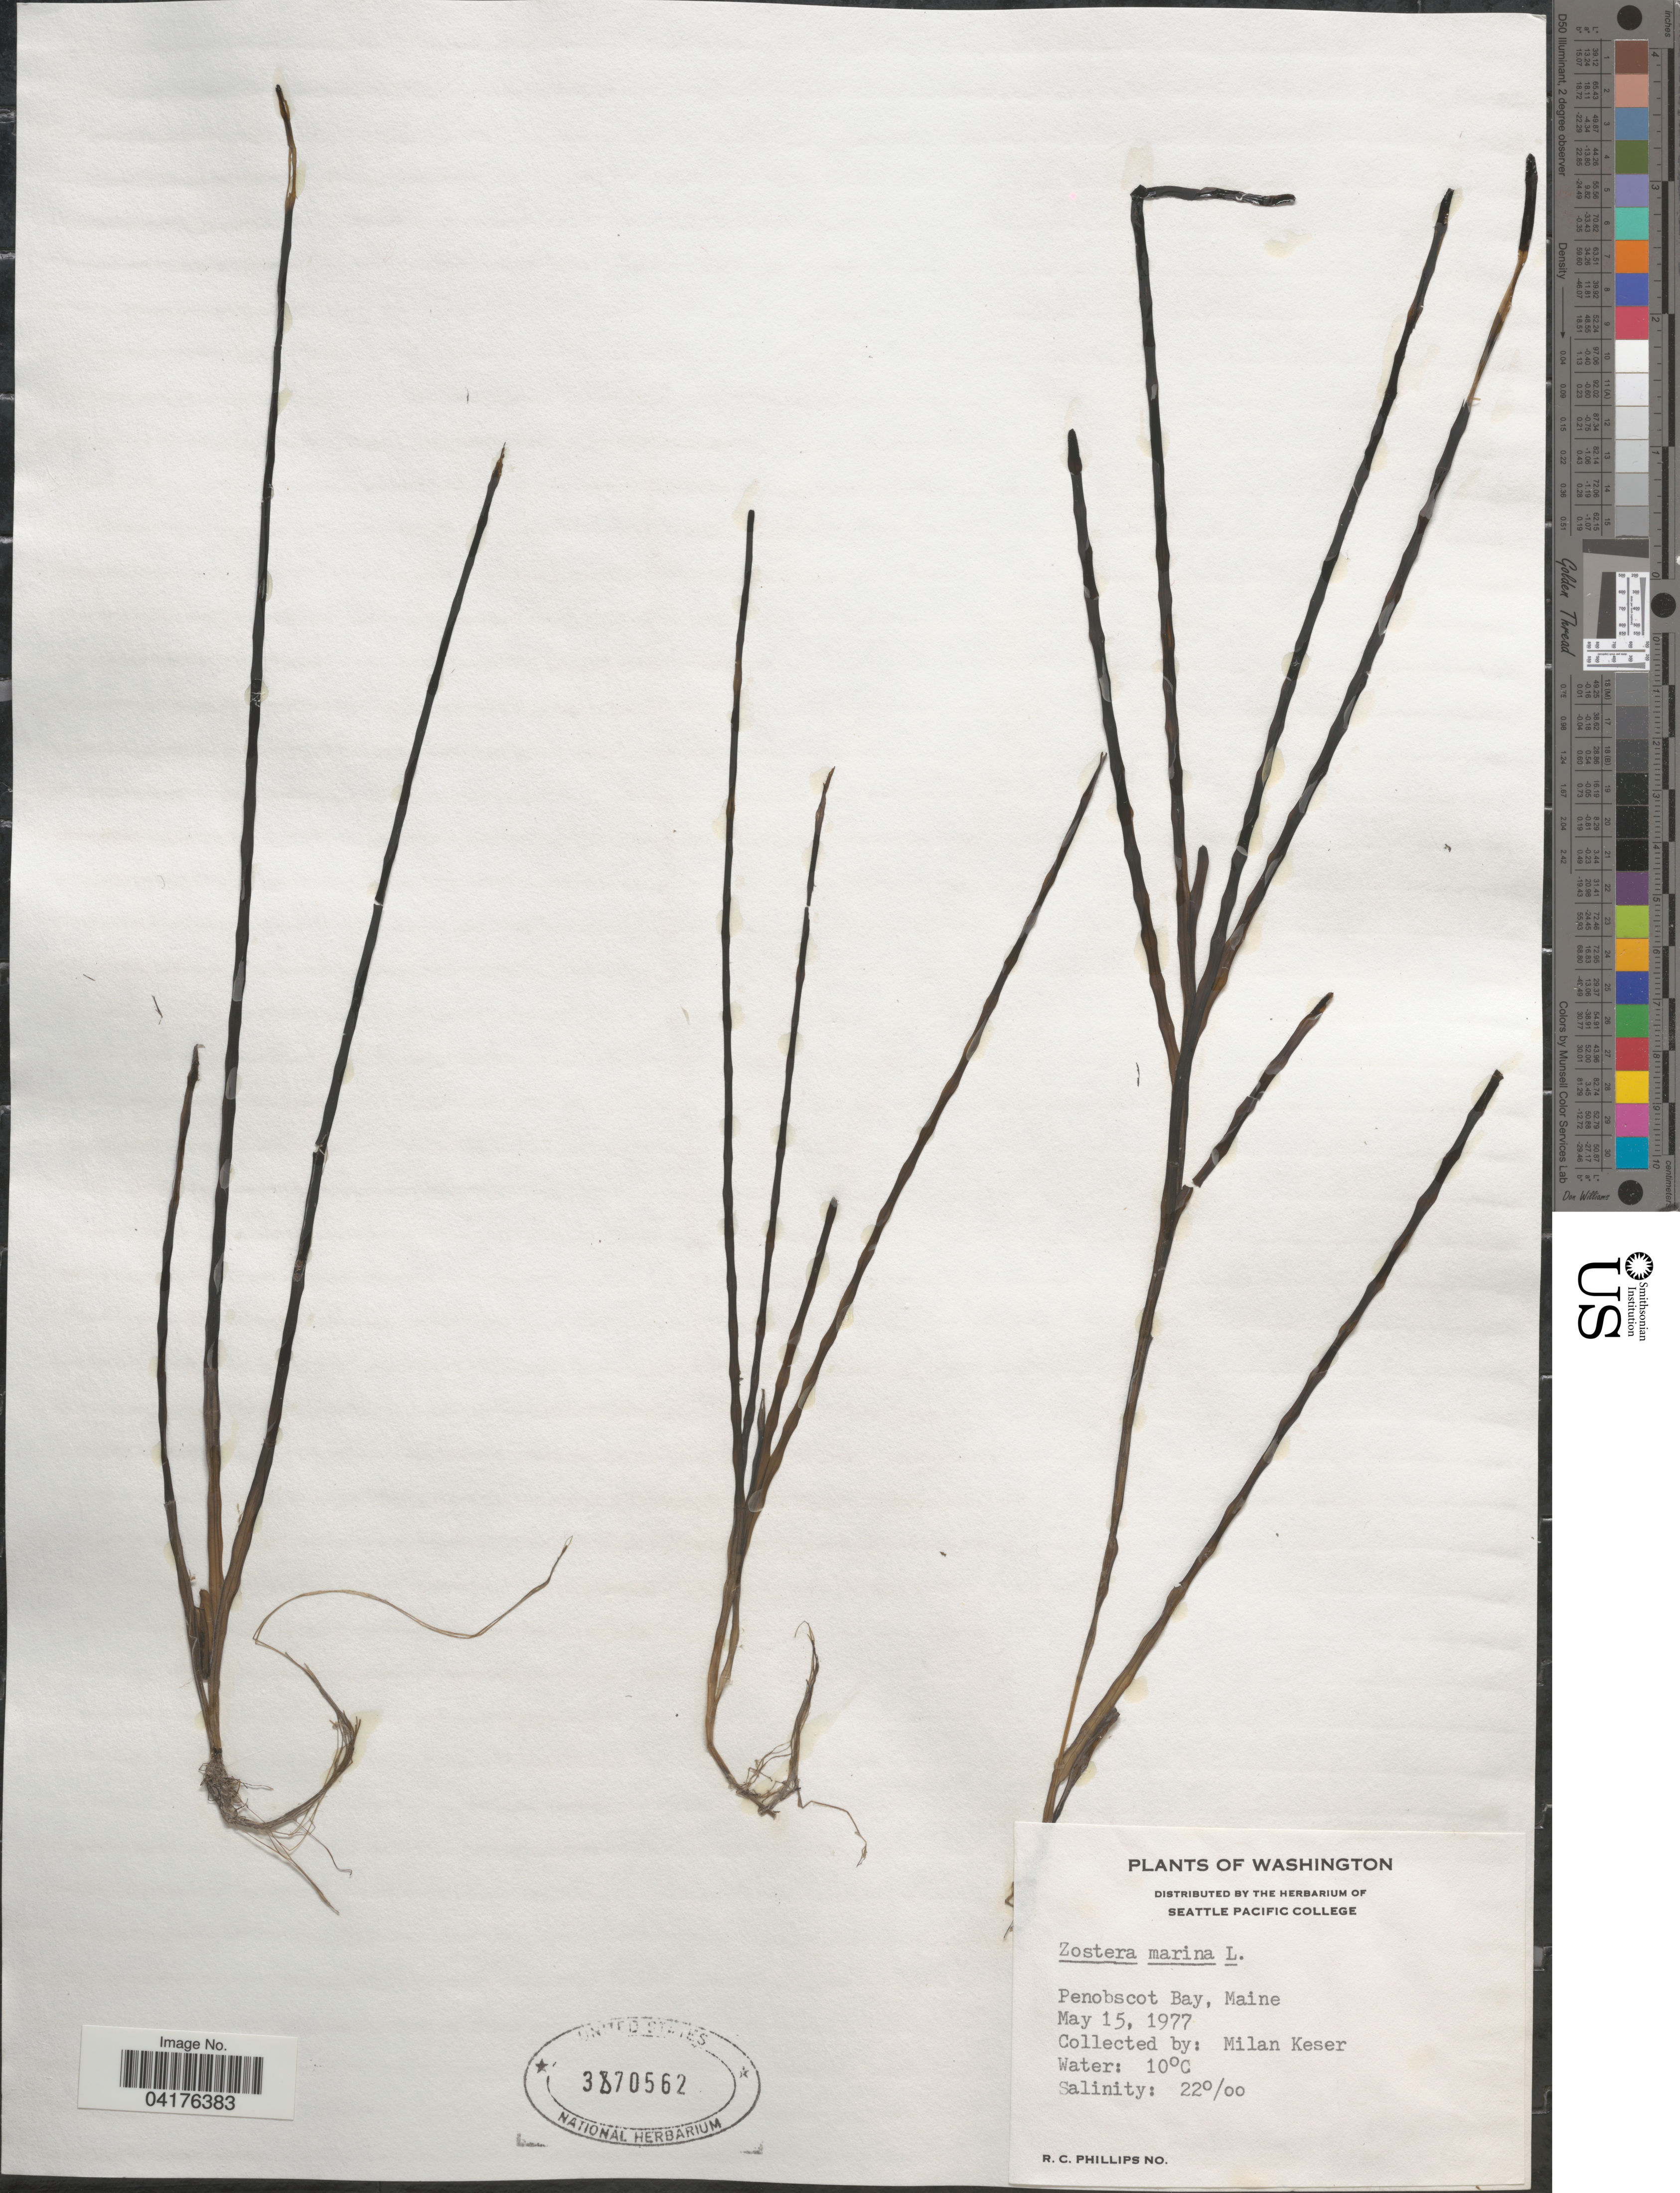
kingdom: Plantae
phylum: Tracheophyta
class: Liliopsida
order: Alismatales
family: Zosteraceae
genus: Zostera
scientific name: Zostera marina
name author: L.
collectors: M. Keser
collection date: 1977-05-15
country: United States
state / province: Maine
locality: Penobscot Bay.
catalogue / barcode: US 3870562